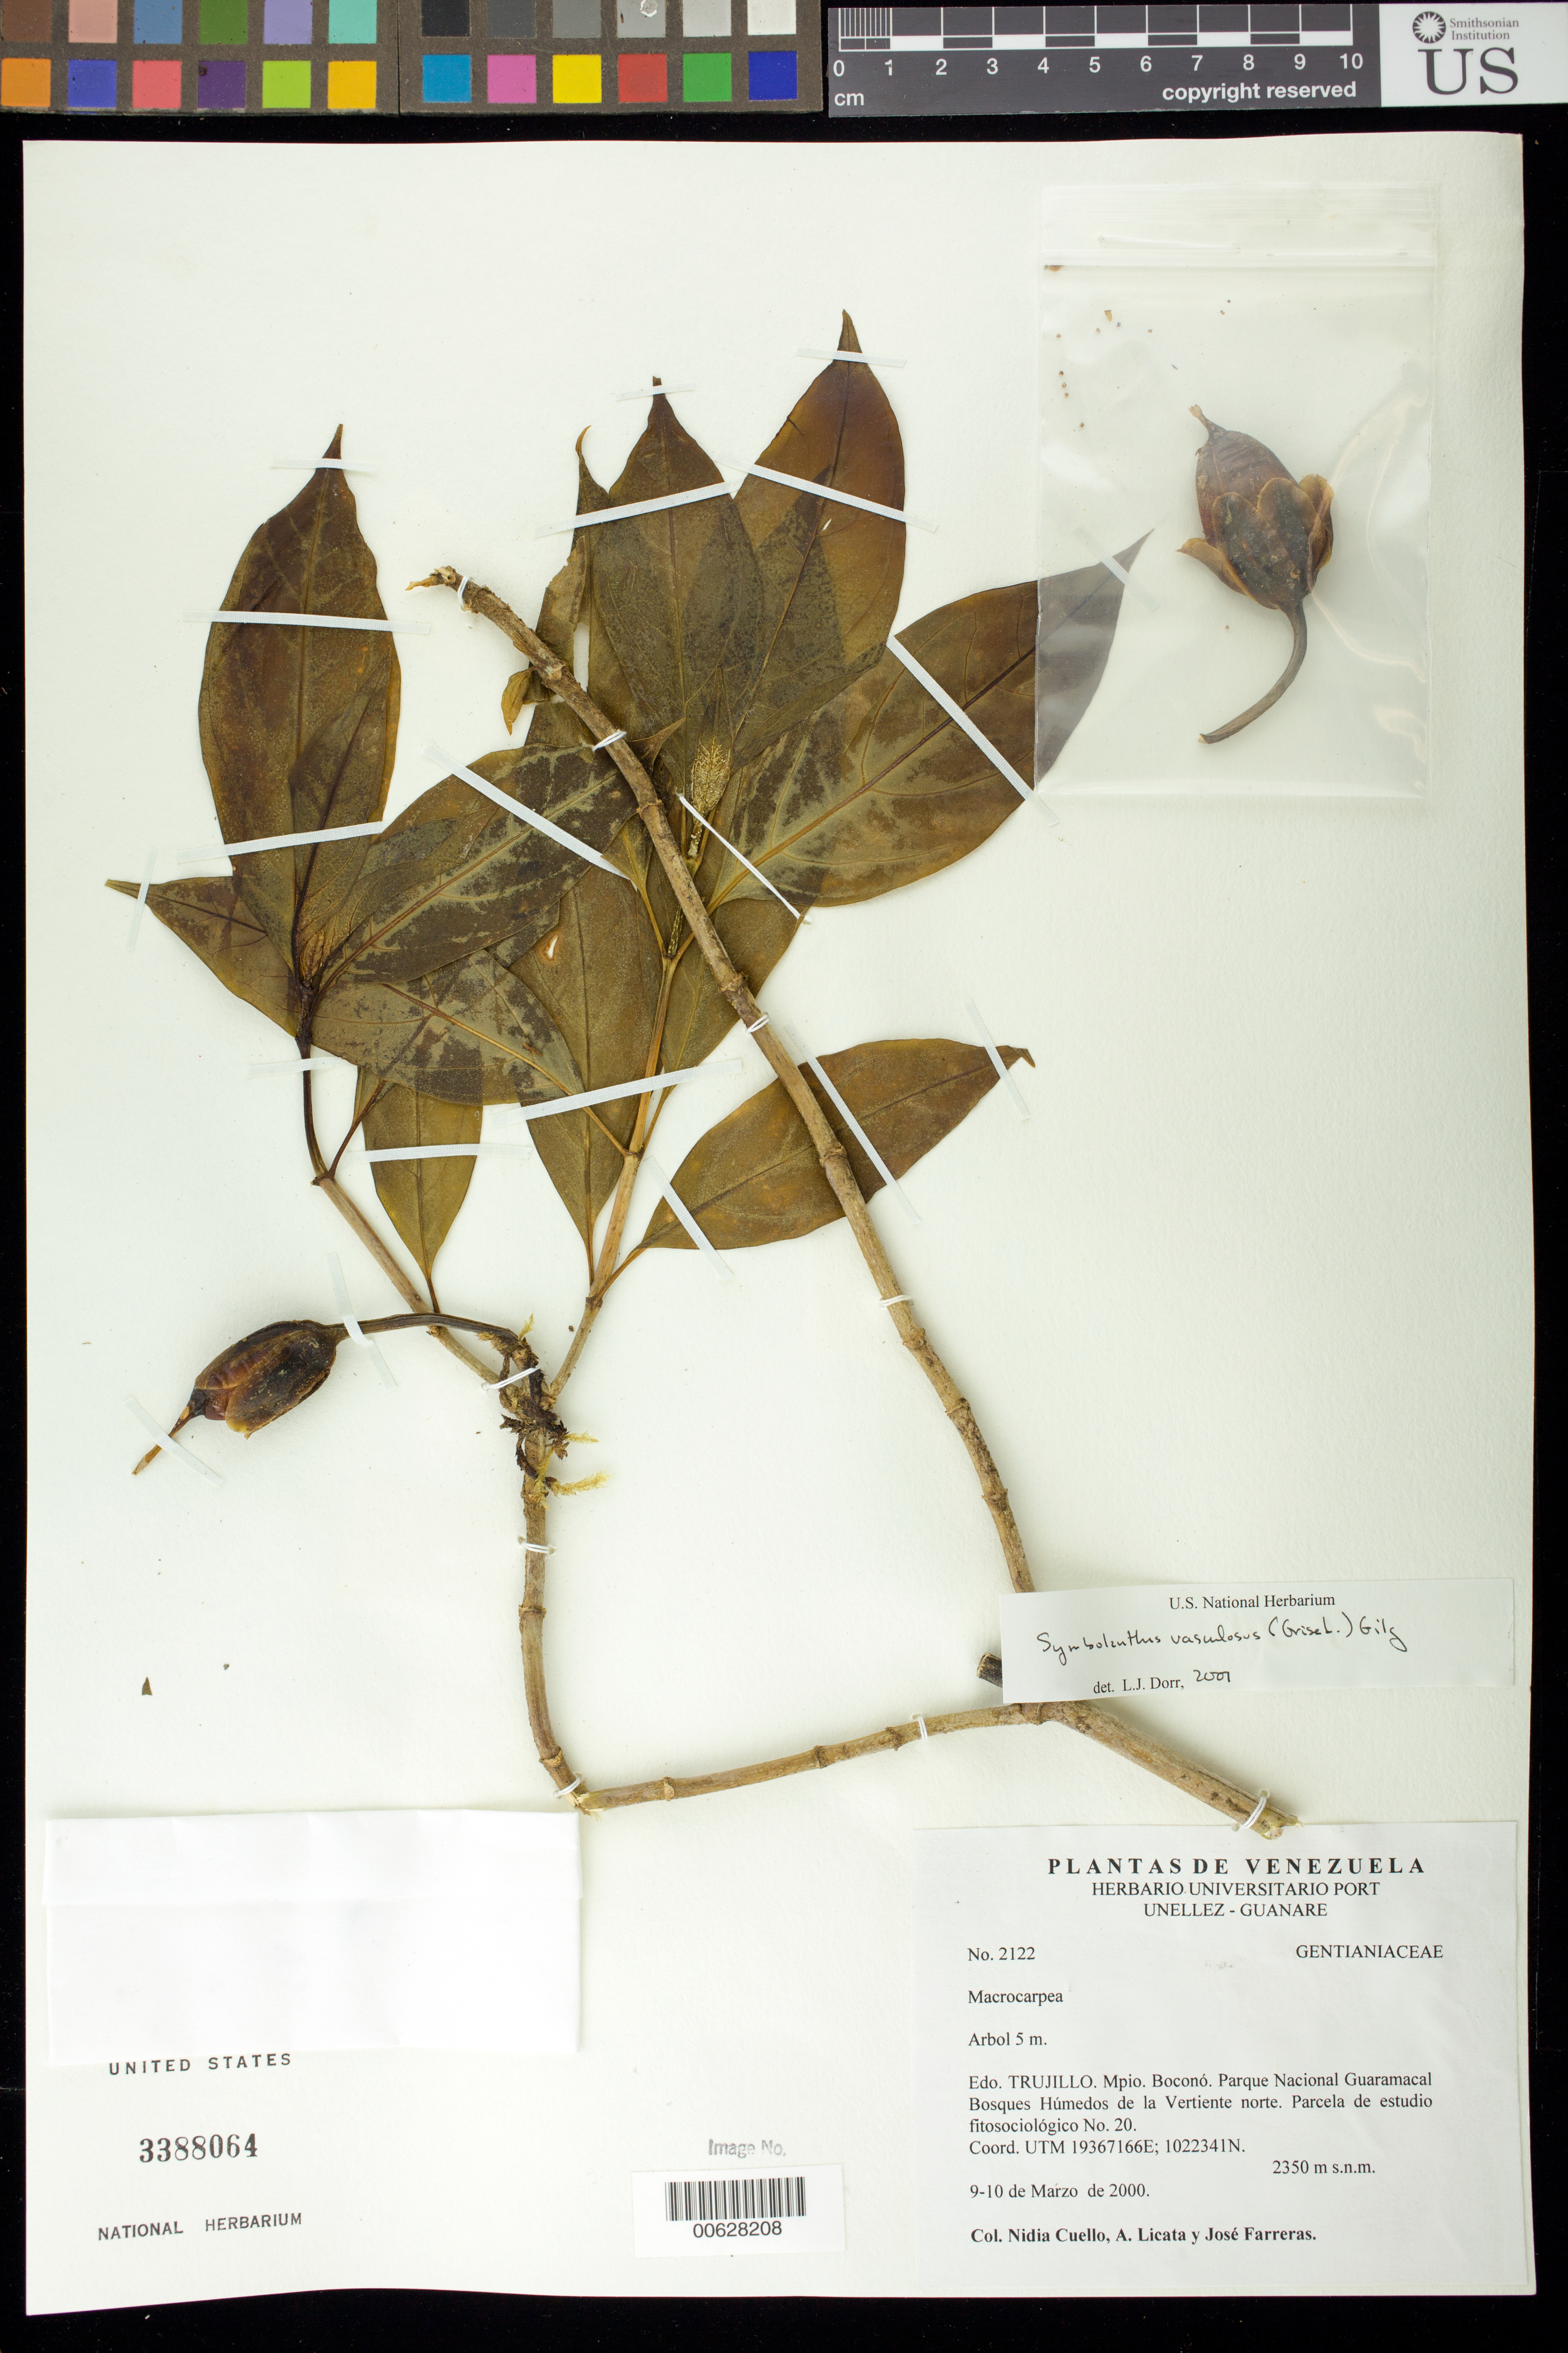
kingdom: Plantae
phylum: Tracheophyta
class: Magnoliopsida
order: Gentianales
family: Gentianaceae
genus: Symbolanthus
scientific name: Symbolanthus vasculosus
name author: (Griseb.) Gilg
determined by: Dorr, L. J., (BOT), Smithsonian Institution - National Museum of Natural History (UNITED STATES)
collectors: N. L. Cuello, A. Licata & J. Farreras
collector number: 2122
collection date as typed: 09 Mar 2000 to 10 Mar 2000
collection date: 2000-03-09/2000-03-10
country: Venezuela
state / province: Trujillo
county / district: Boconó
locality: Parque Nacional Guaramacal, vertiente N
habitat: Bosques húmedos.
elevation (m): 2350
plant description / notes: MO, PORT, US, VEN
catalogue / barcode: US 3388064